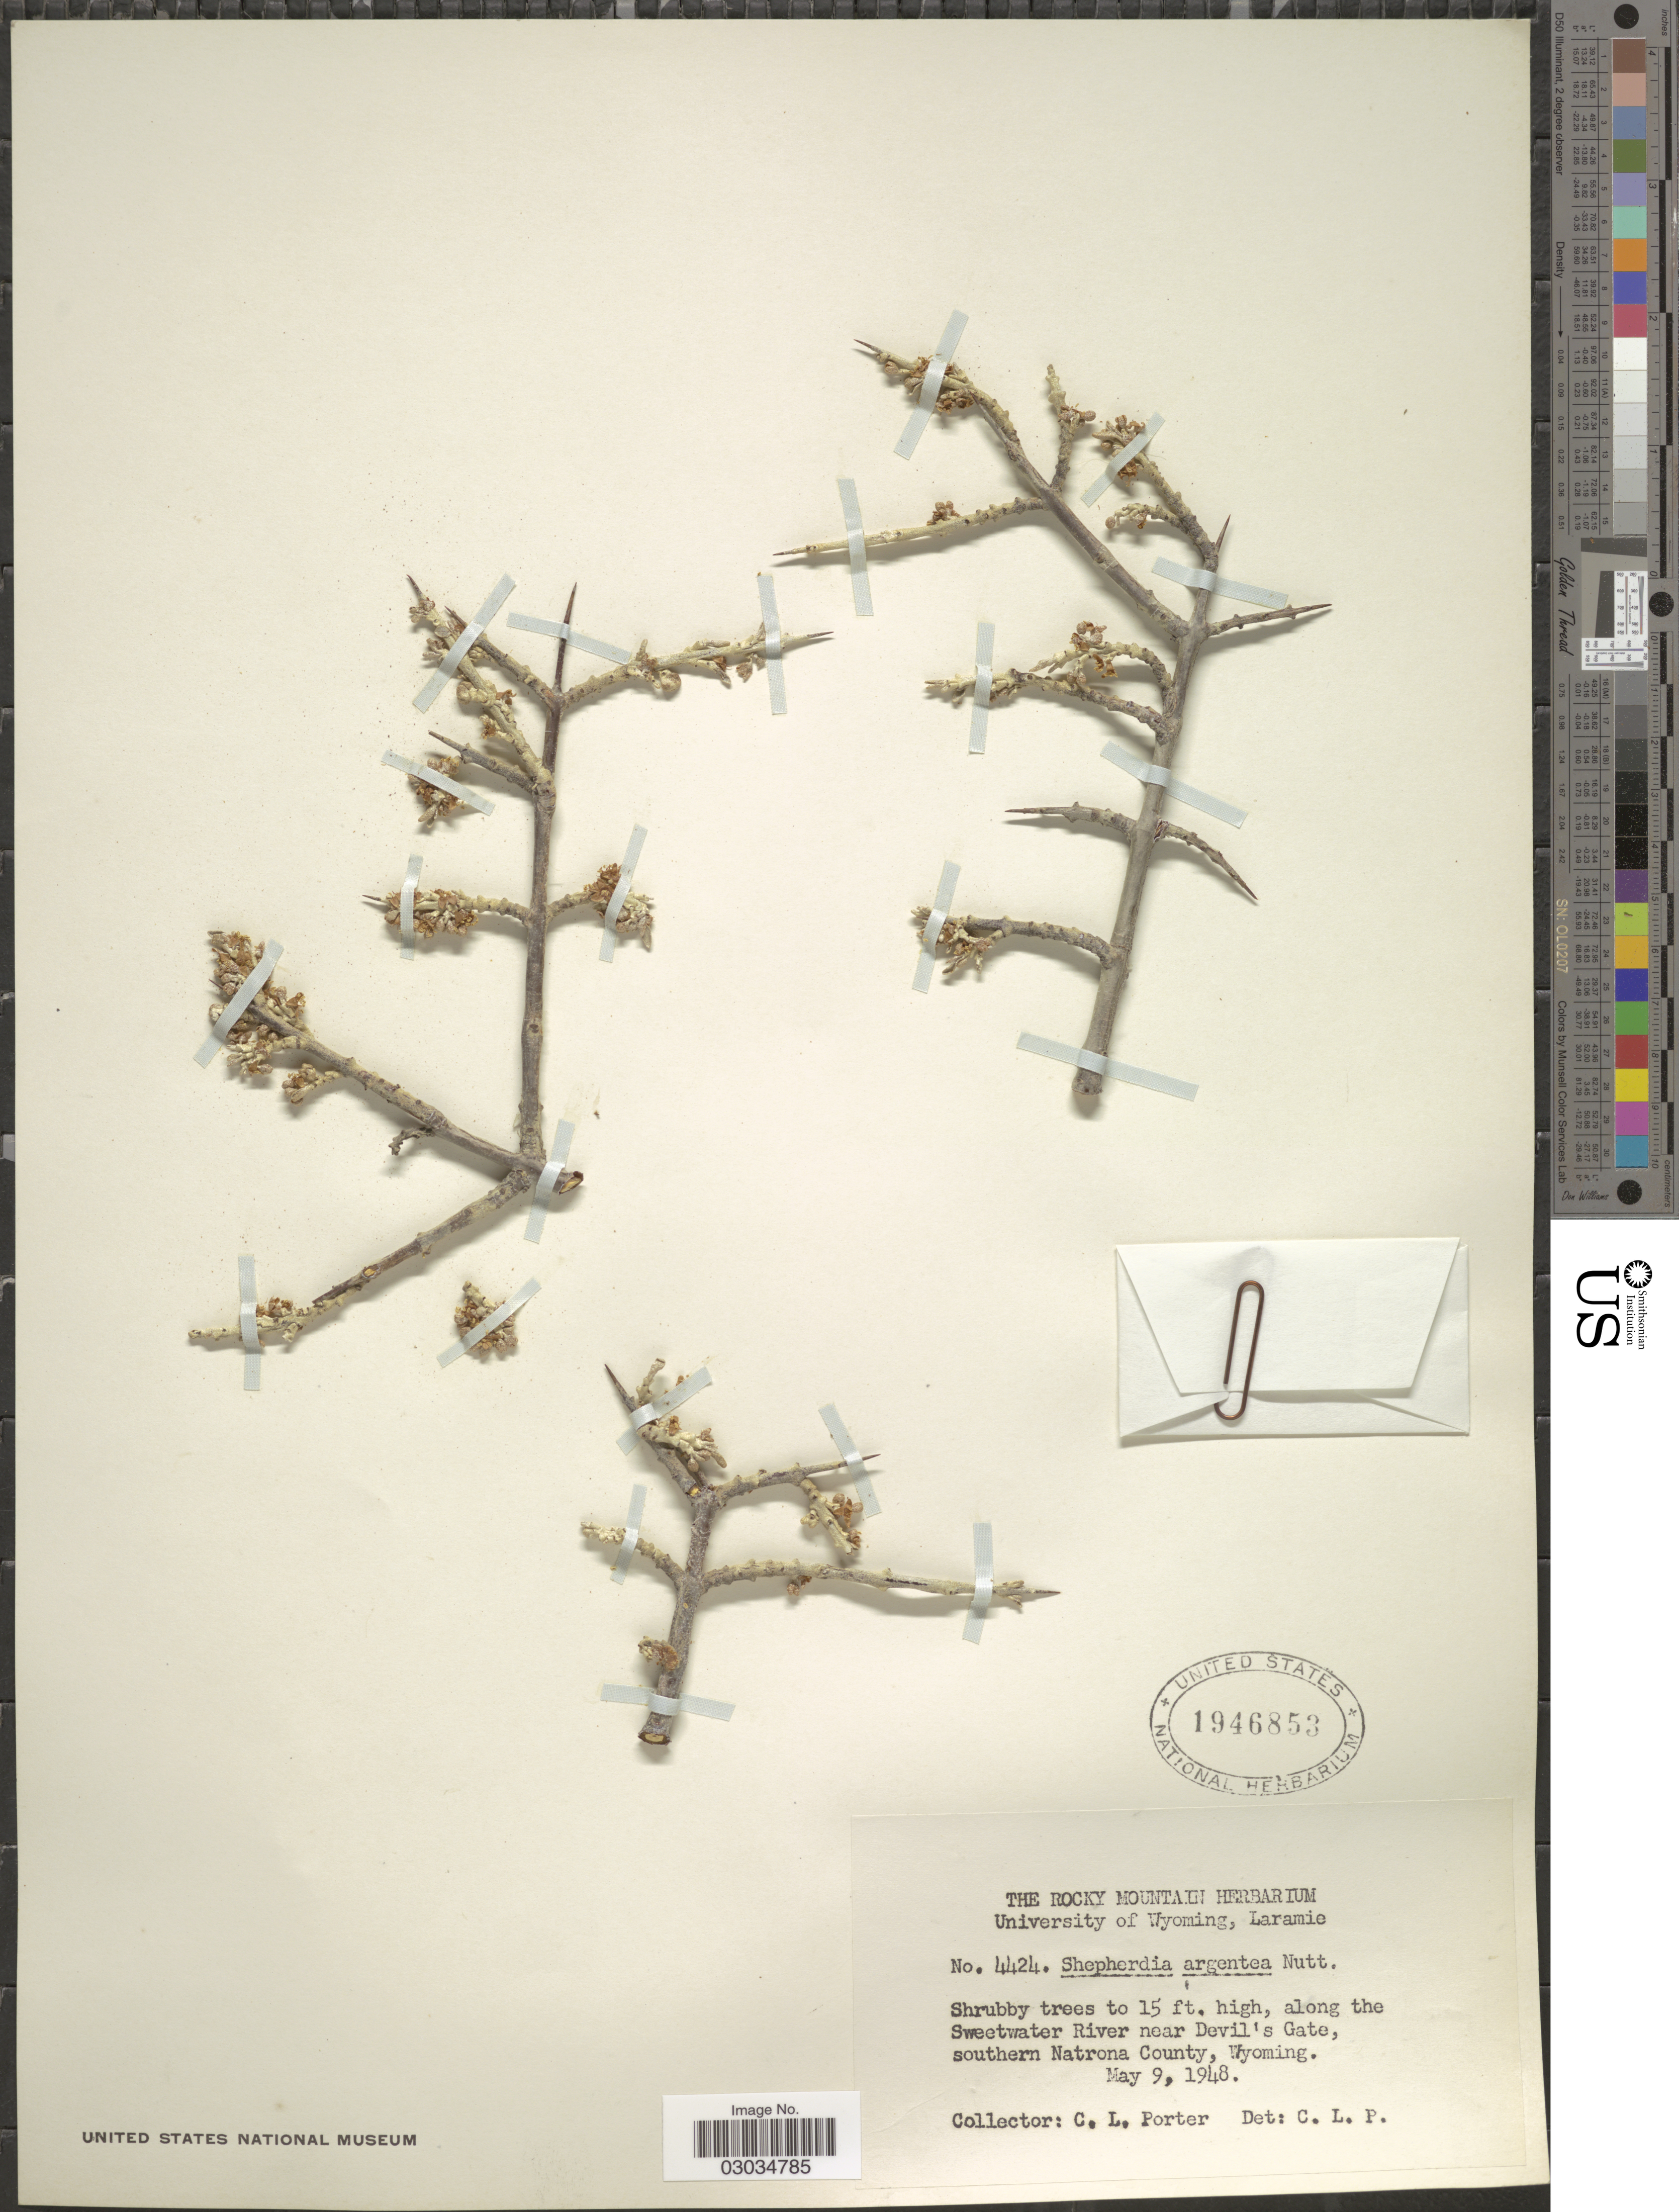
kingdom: Plantae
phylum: Tracheophyta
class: Magnoliopsida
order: Rosales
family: Elaeagnaceae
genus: Shepherdia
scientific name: Shepherdia argentea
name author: (Pursh) Nutt.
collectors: C. L. Porter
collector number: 4424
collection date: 1948-05-09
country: United States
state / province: Wyoming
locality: Along the Sweetwater River near Devil's Gate, southern Natrona County.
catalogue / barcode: US 1946853